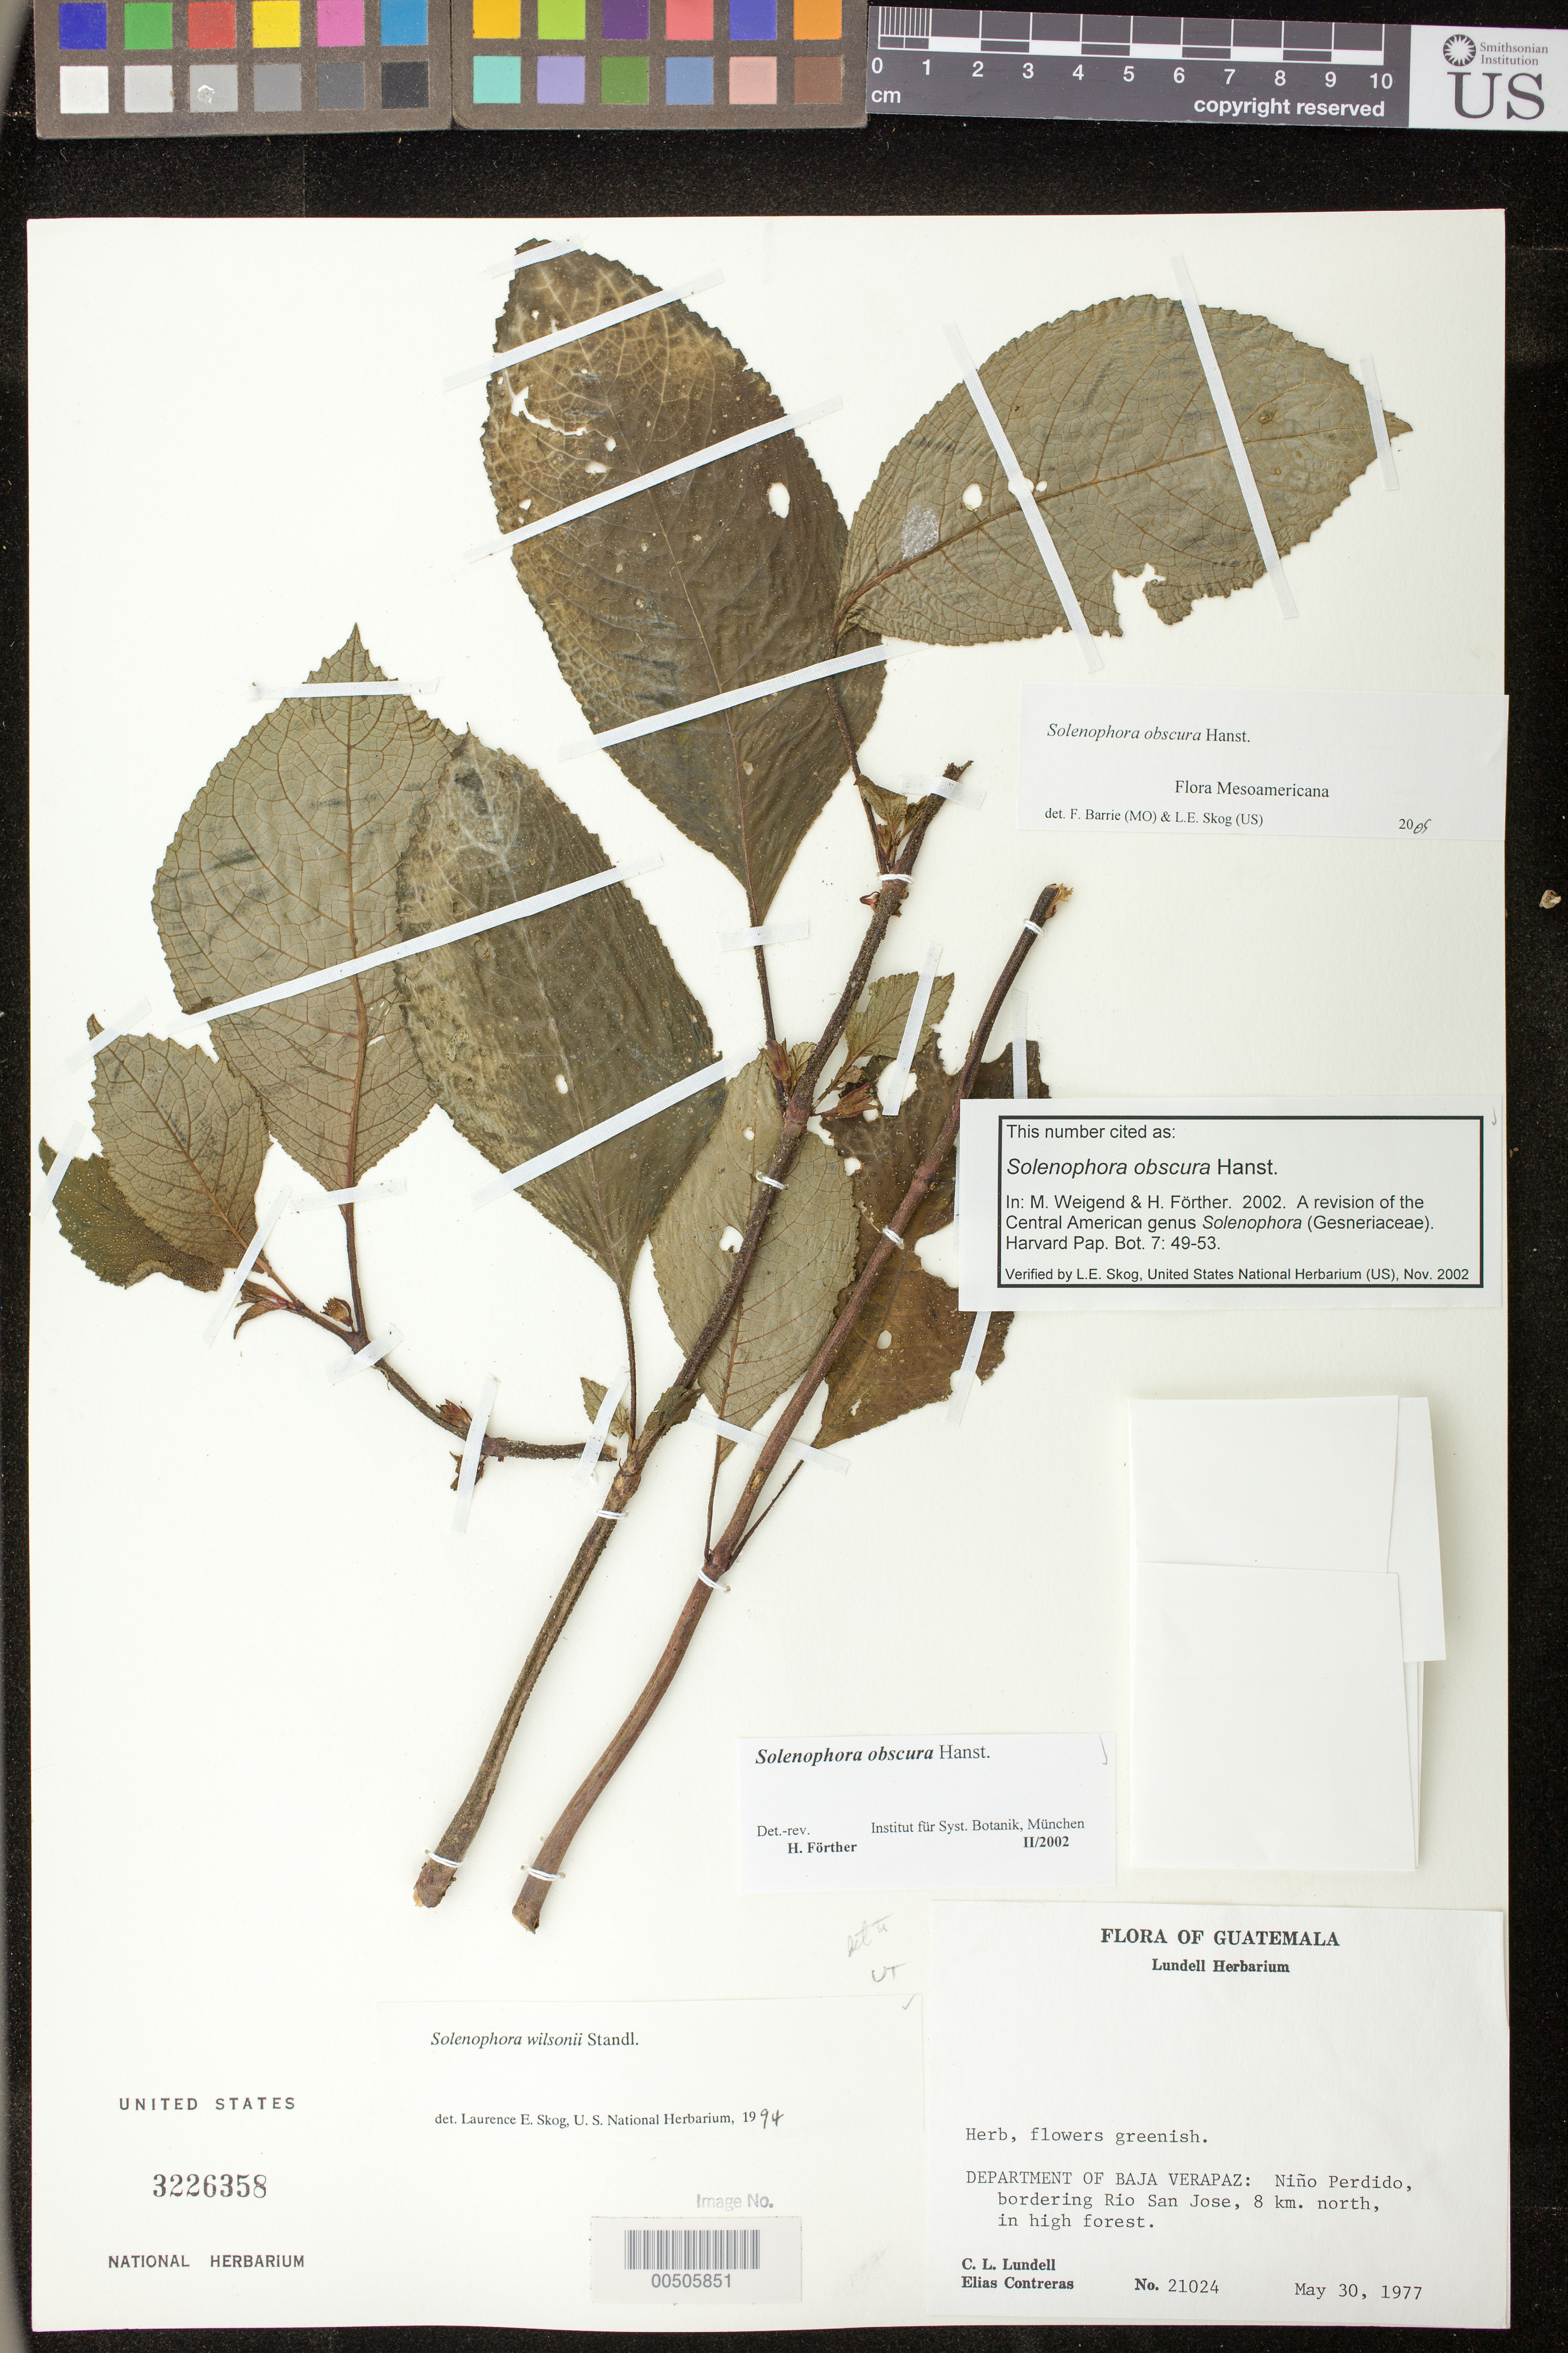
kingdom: Plantae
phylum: Tracheophyta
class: Magnoliopsida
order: Lamiales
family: Gesneriaceae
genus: Solenophora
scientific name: Solenophora obscura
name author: Hanst.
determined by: Weigend; Förther, Harald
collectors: C. L. Lundell & E. Contreras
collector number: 21024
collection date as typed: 30 May 1977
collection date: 1977-05-30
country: Guatemala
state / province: Baja Verapaz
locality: Niño Perdido, bordering Rio San Jose, 8 km N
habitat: In high forest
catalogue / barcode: US 3226358